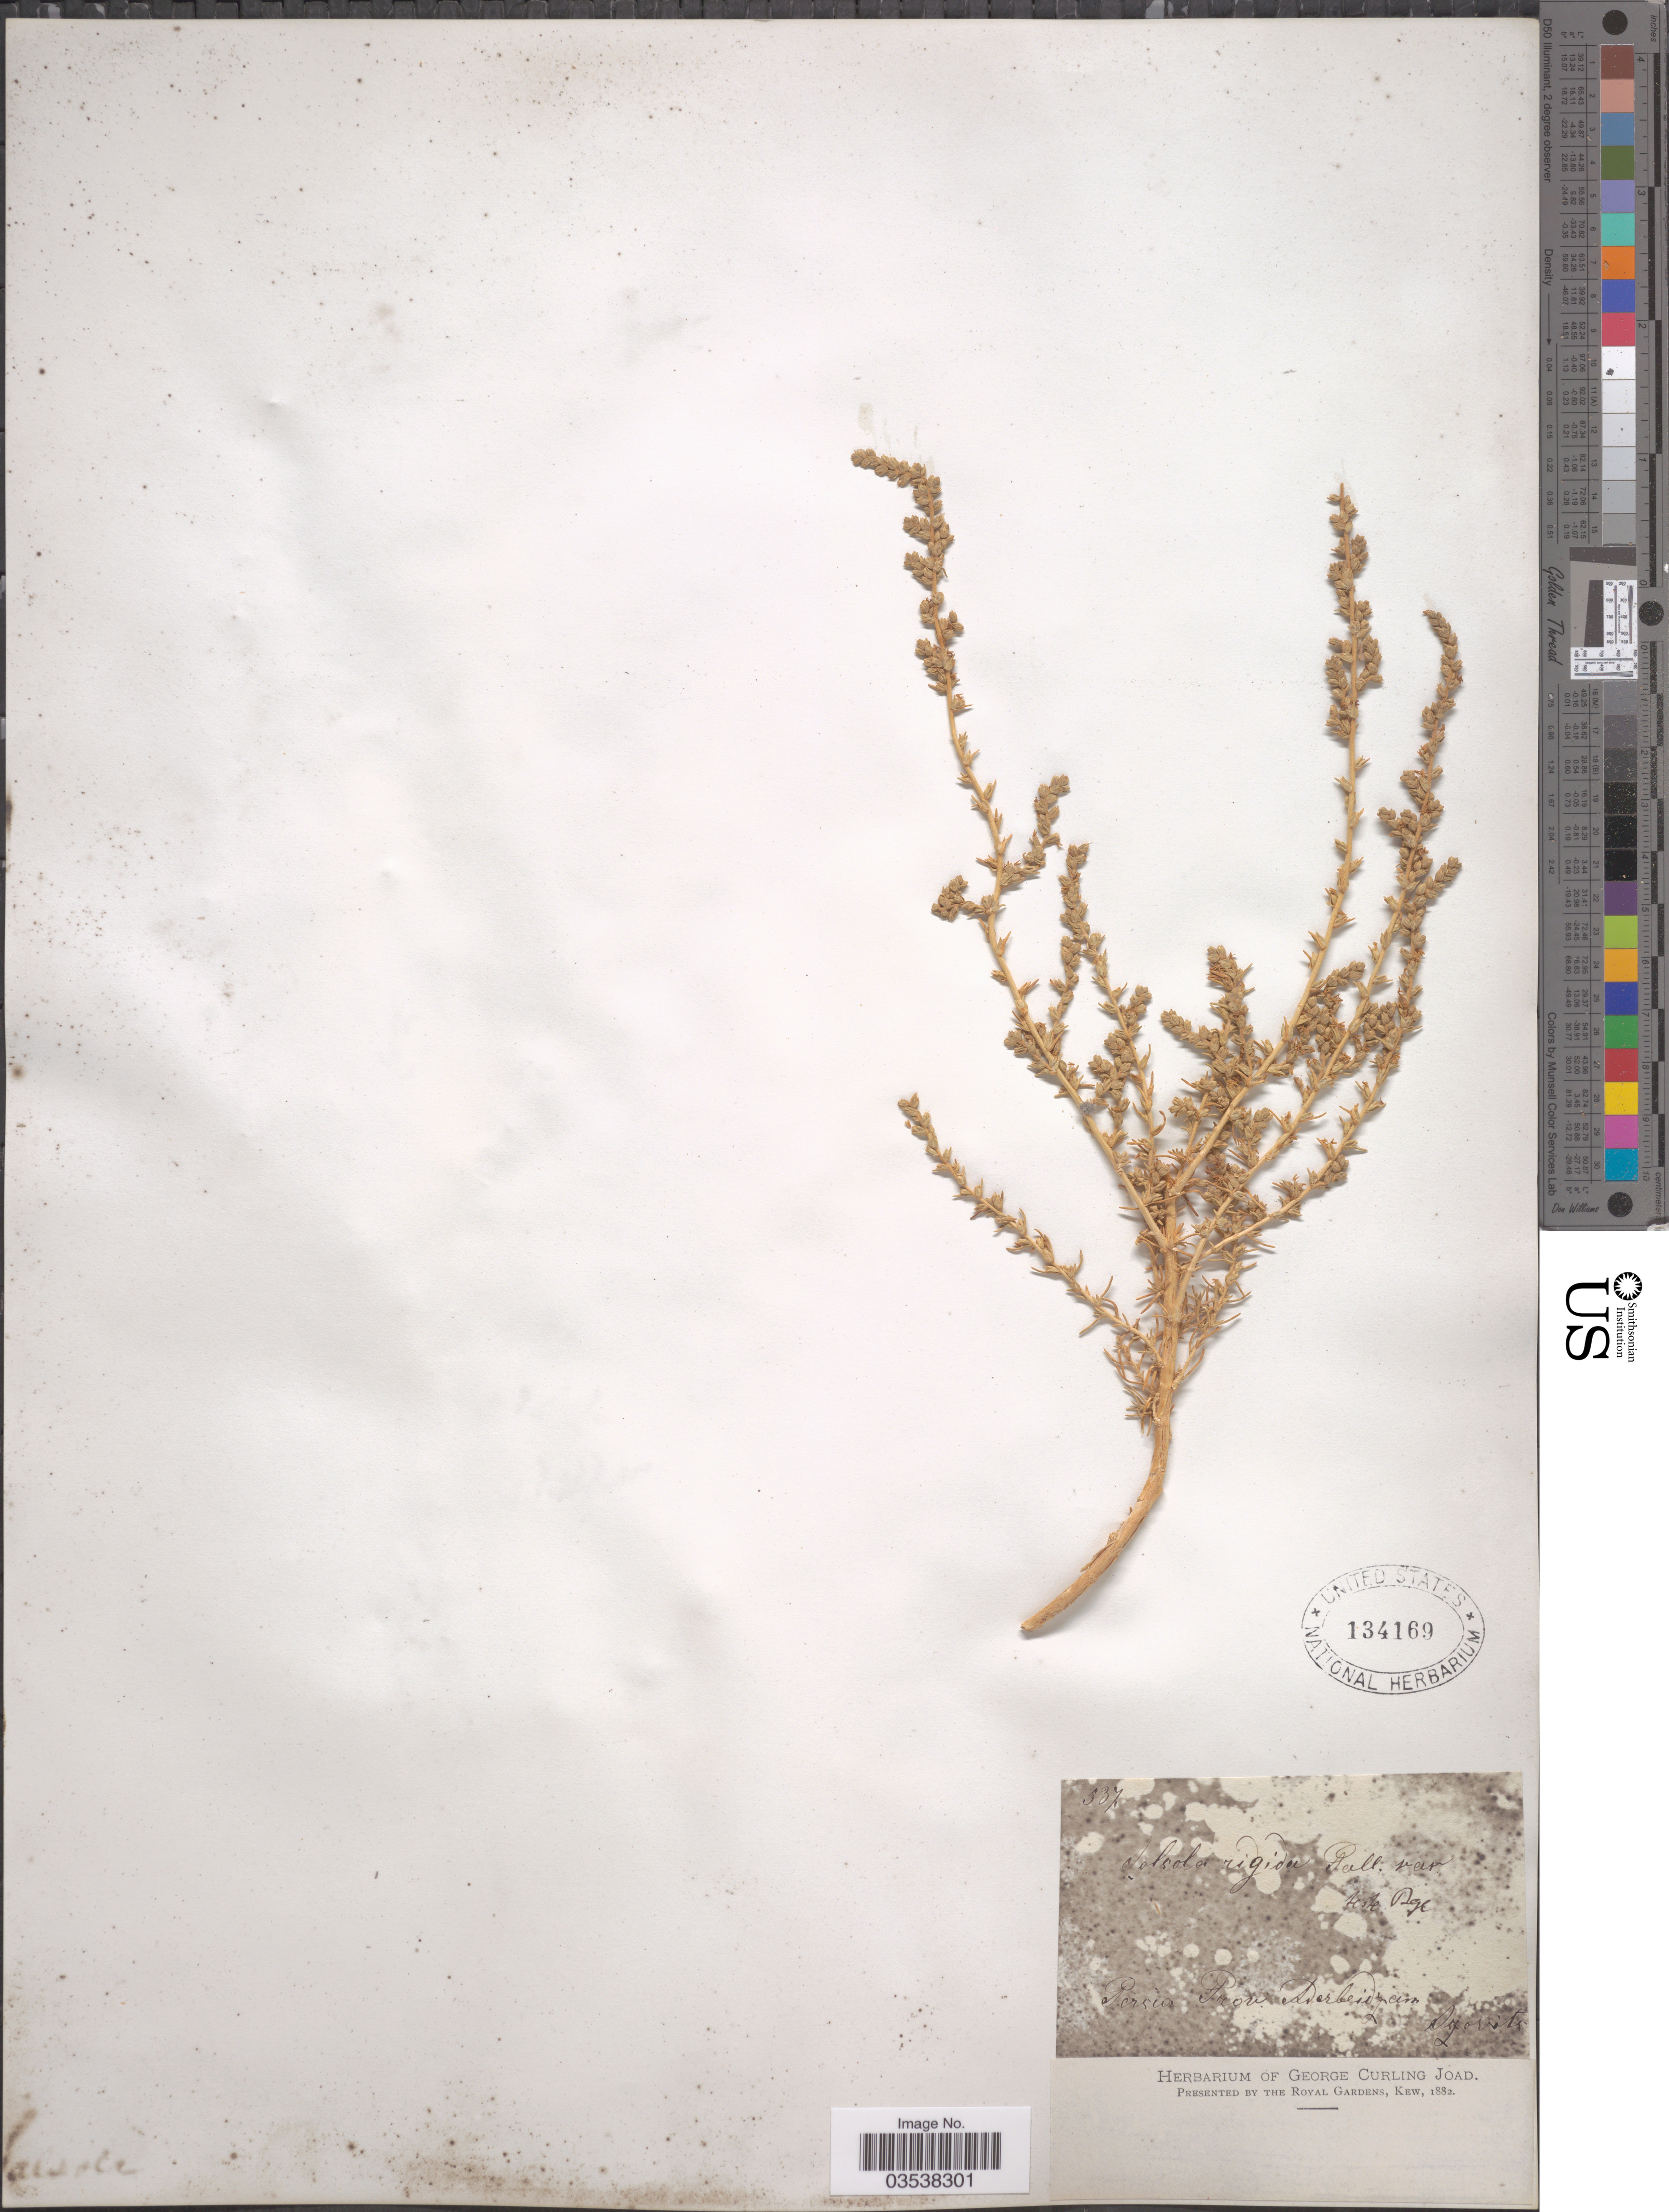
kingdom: Plantae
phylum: Tracheophyta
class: Magnoliopsida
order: Caryophyllales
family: Amaranthaceae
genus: Caroxylon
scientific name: Caroxylon orientale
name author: (S.G. Gmel.) Tzvelev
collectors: Szovits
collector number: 537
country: Azerbaijan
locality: Persia: Prov Aderbeidjan.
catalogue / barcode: US 134169